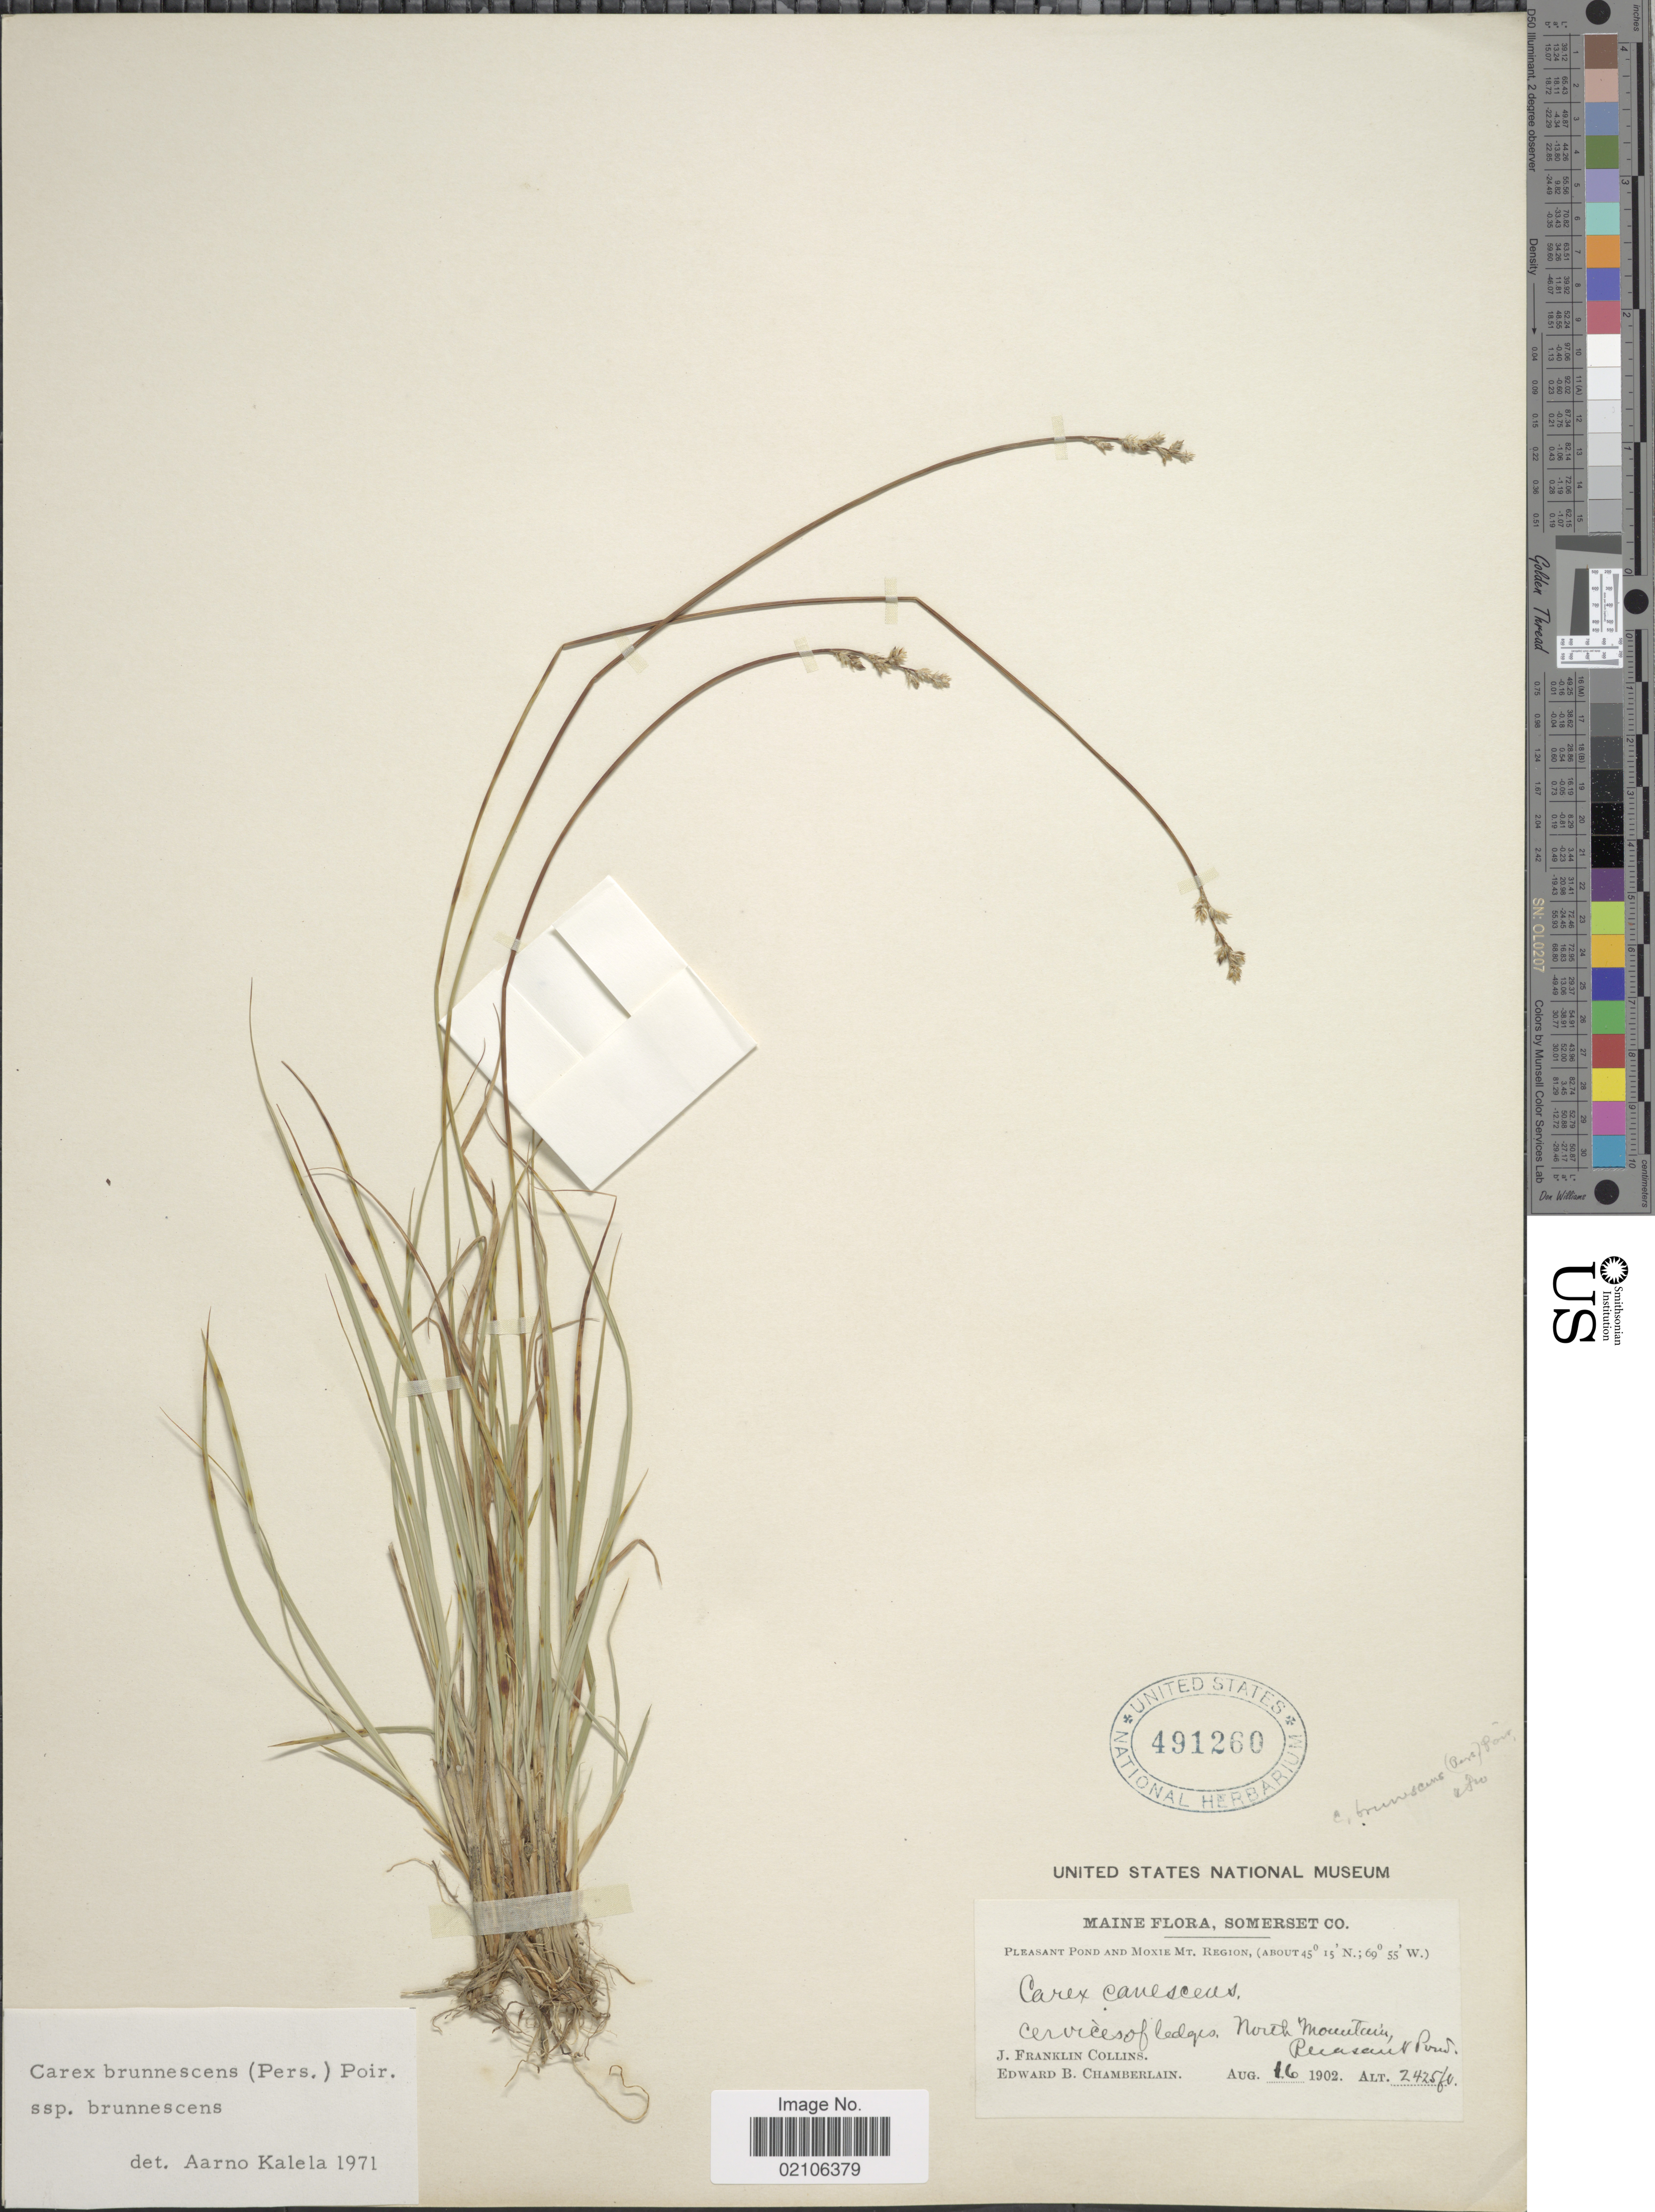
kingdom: Plantae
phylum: Tracheophyta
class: Liliopsida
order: Poales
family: Cyperaceae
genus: Carex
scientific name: Carex brunnescens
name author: (Pers.) Poir.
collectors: J. Collins & E. Chamberlain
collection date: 1902-08-16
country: United States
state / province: Maine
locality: Somerset Co., Pleasant Pond and Moxie Mt. Region, North Mountain Pleasant Pond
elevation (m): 739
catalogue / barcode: US 491260